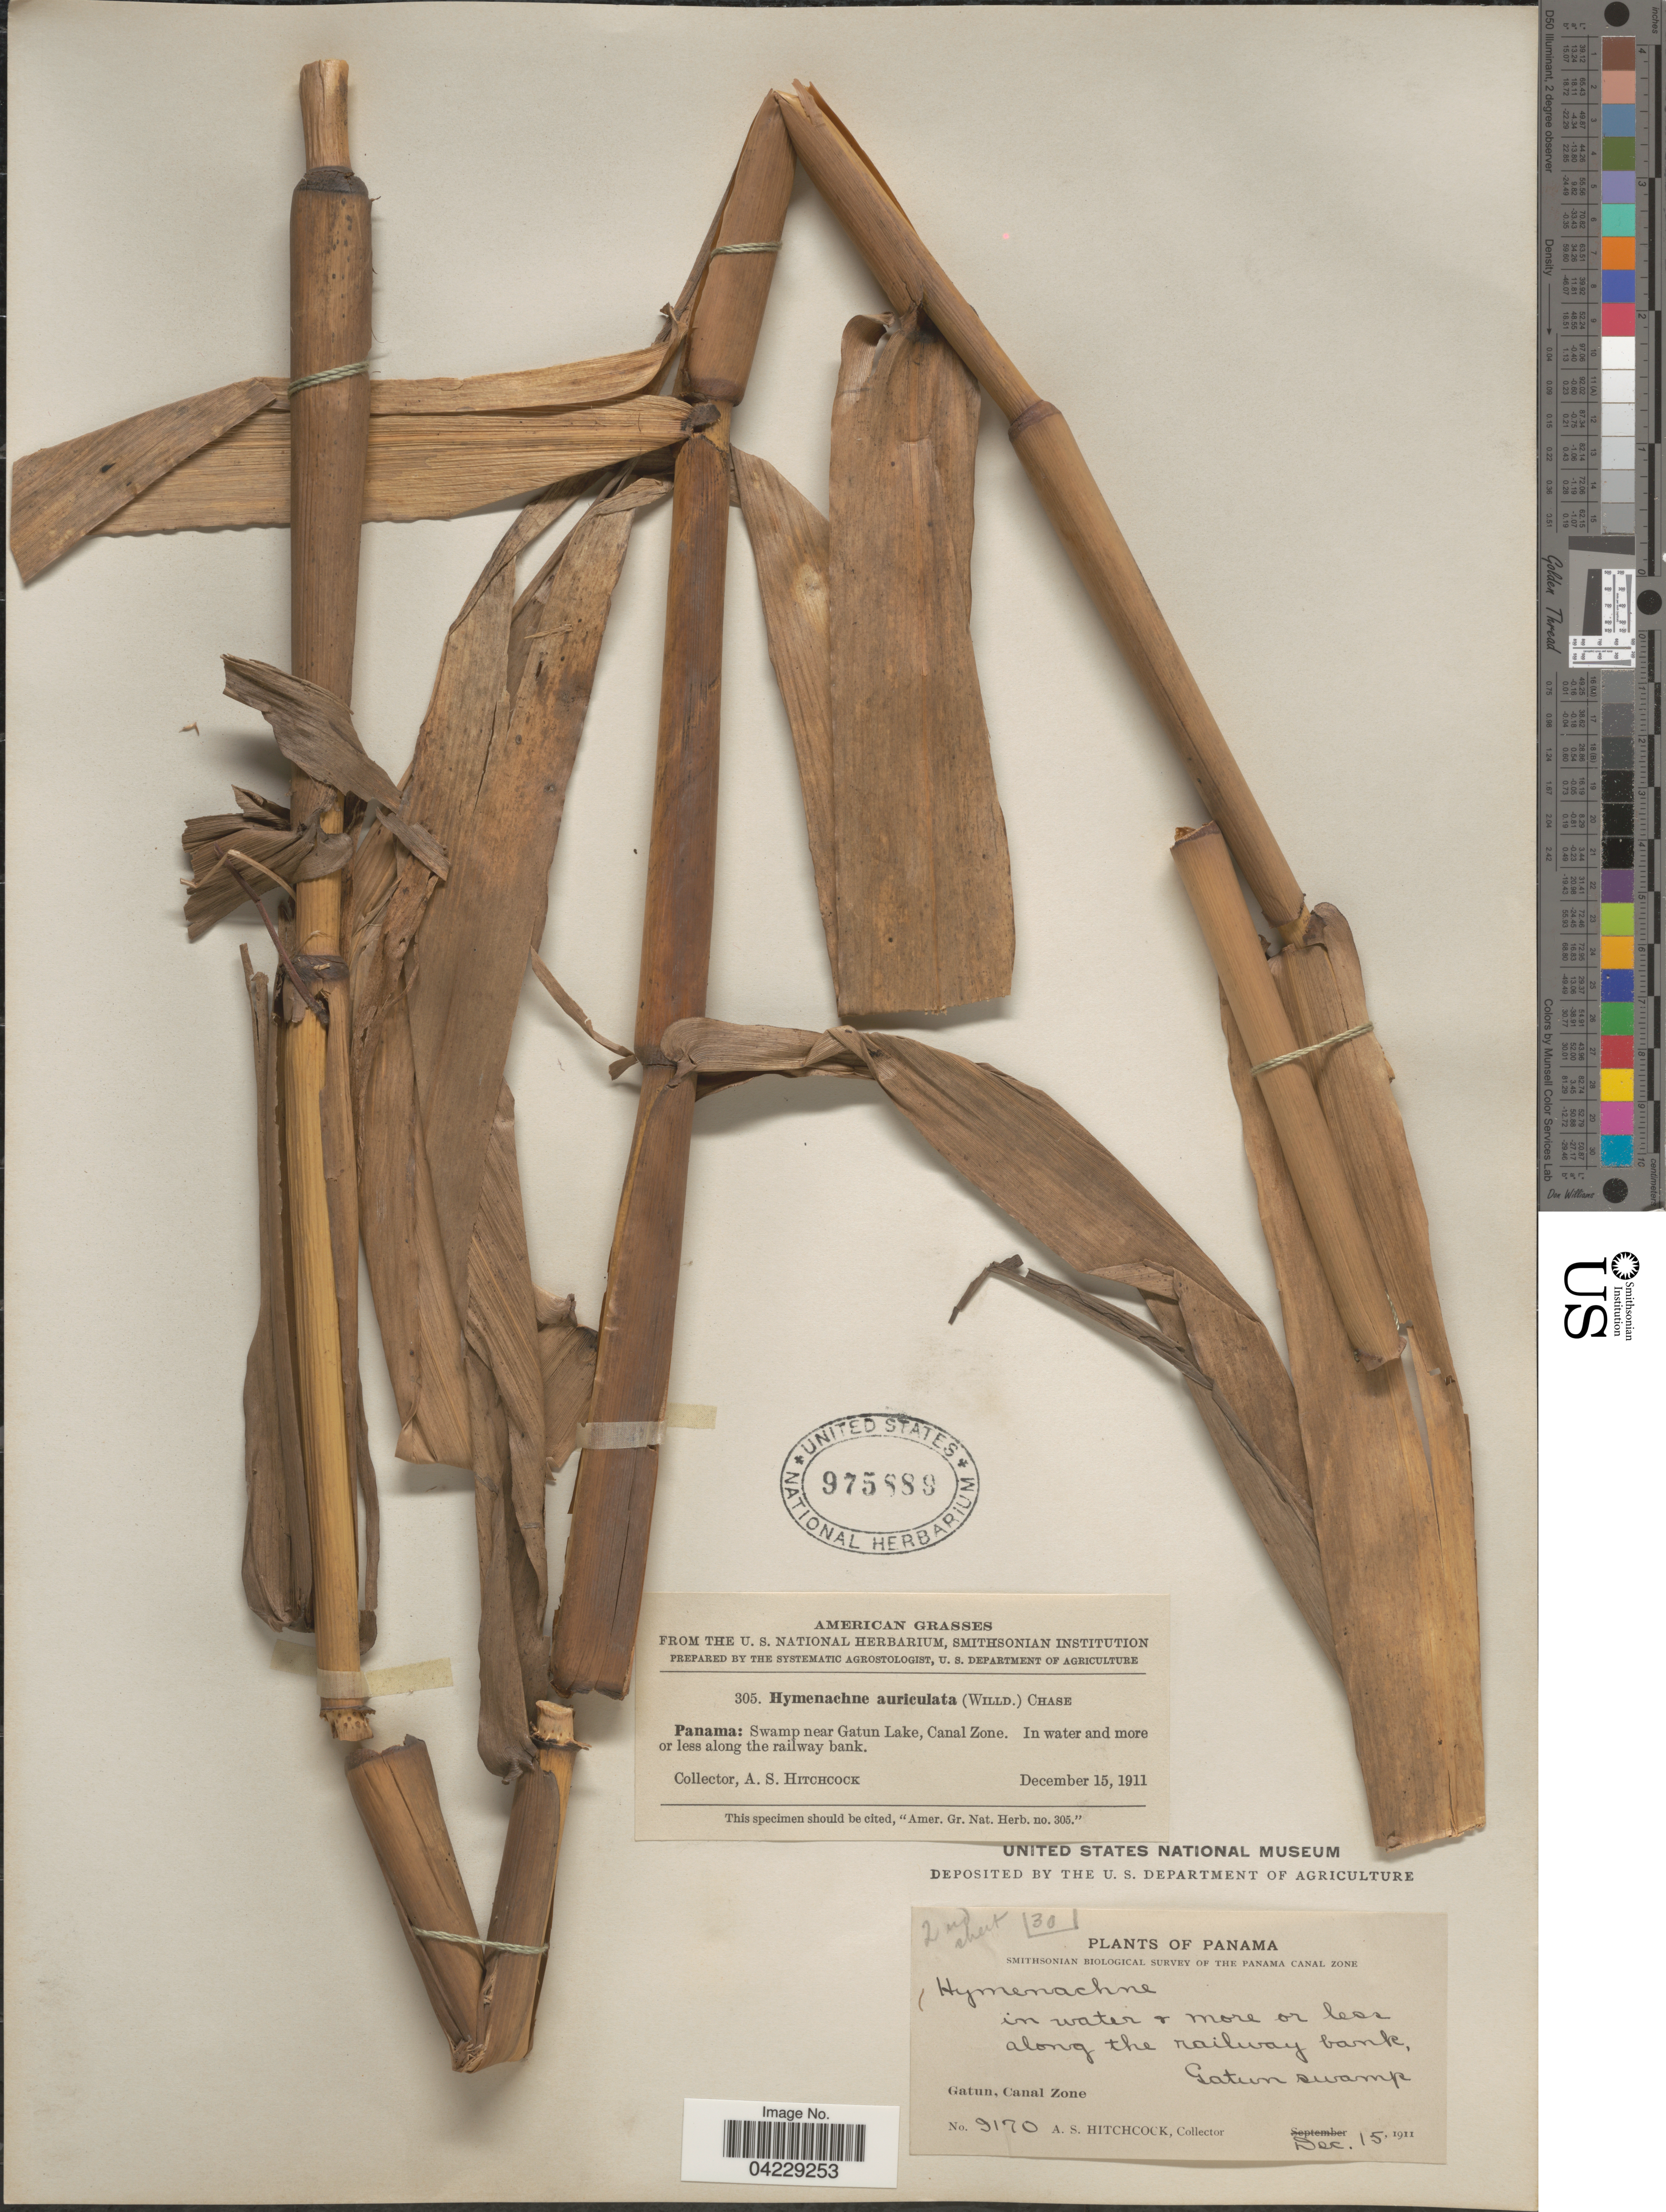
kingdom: Plantae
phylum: Tracheophyta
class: Liliopsida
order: Poales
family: Poaceae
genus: Hymenachne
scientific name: Hymenachne donacifolia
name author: (Raddi) Chase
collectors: A. S. Hitchcock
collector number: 9170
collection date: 1911-12-15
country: Panama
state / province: Colón / Panamá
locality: Swamp near Gatun Lake, Canal Zone. Smithsonian Biological Survey of the Panama Canal Zone. Along the railway bank, Gatun swamp. Gatun.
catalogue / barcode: US 975889